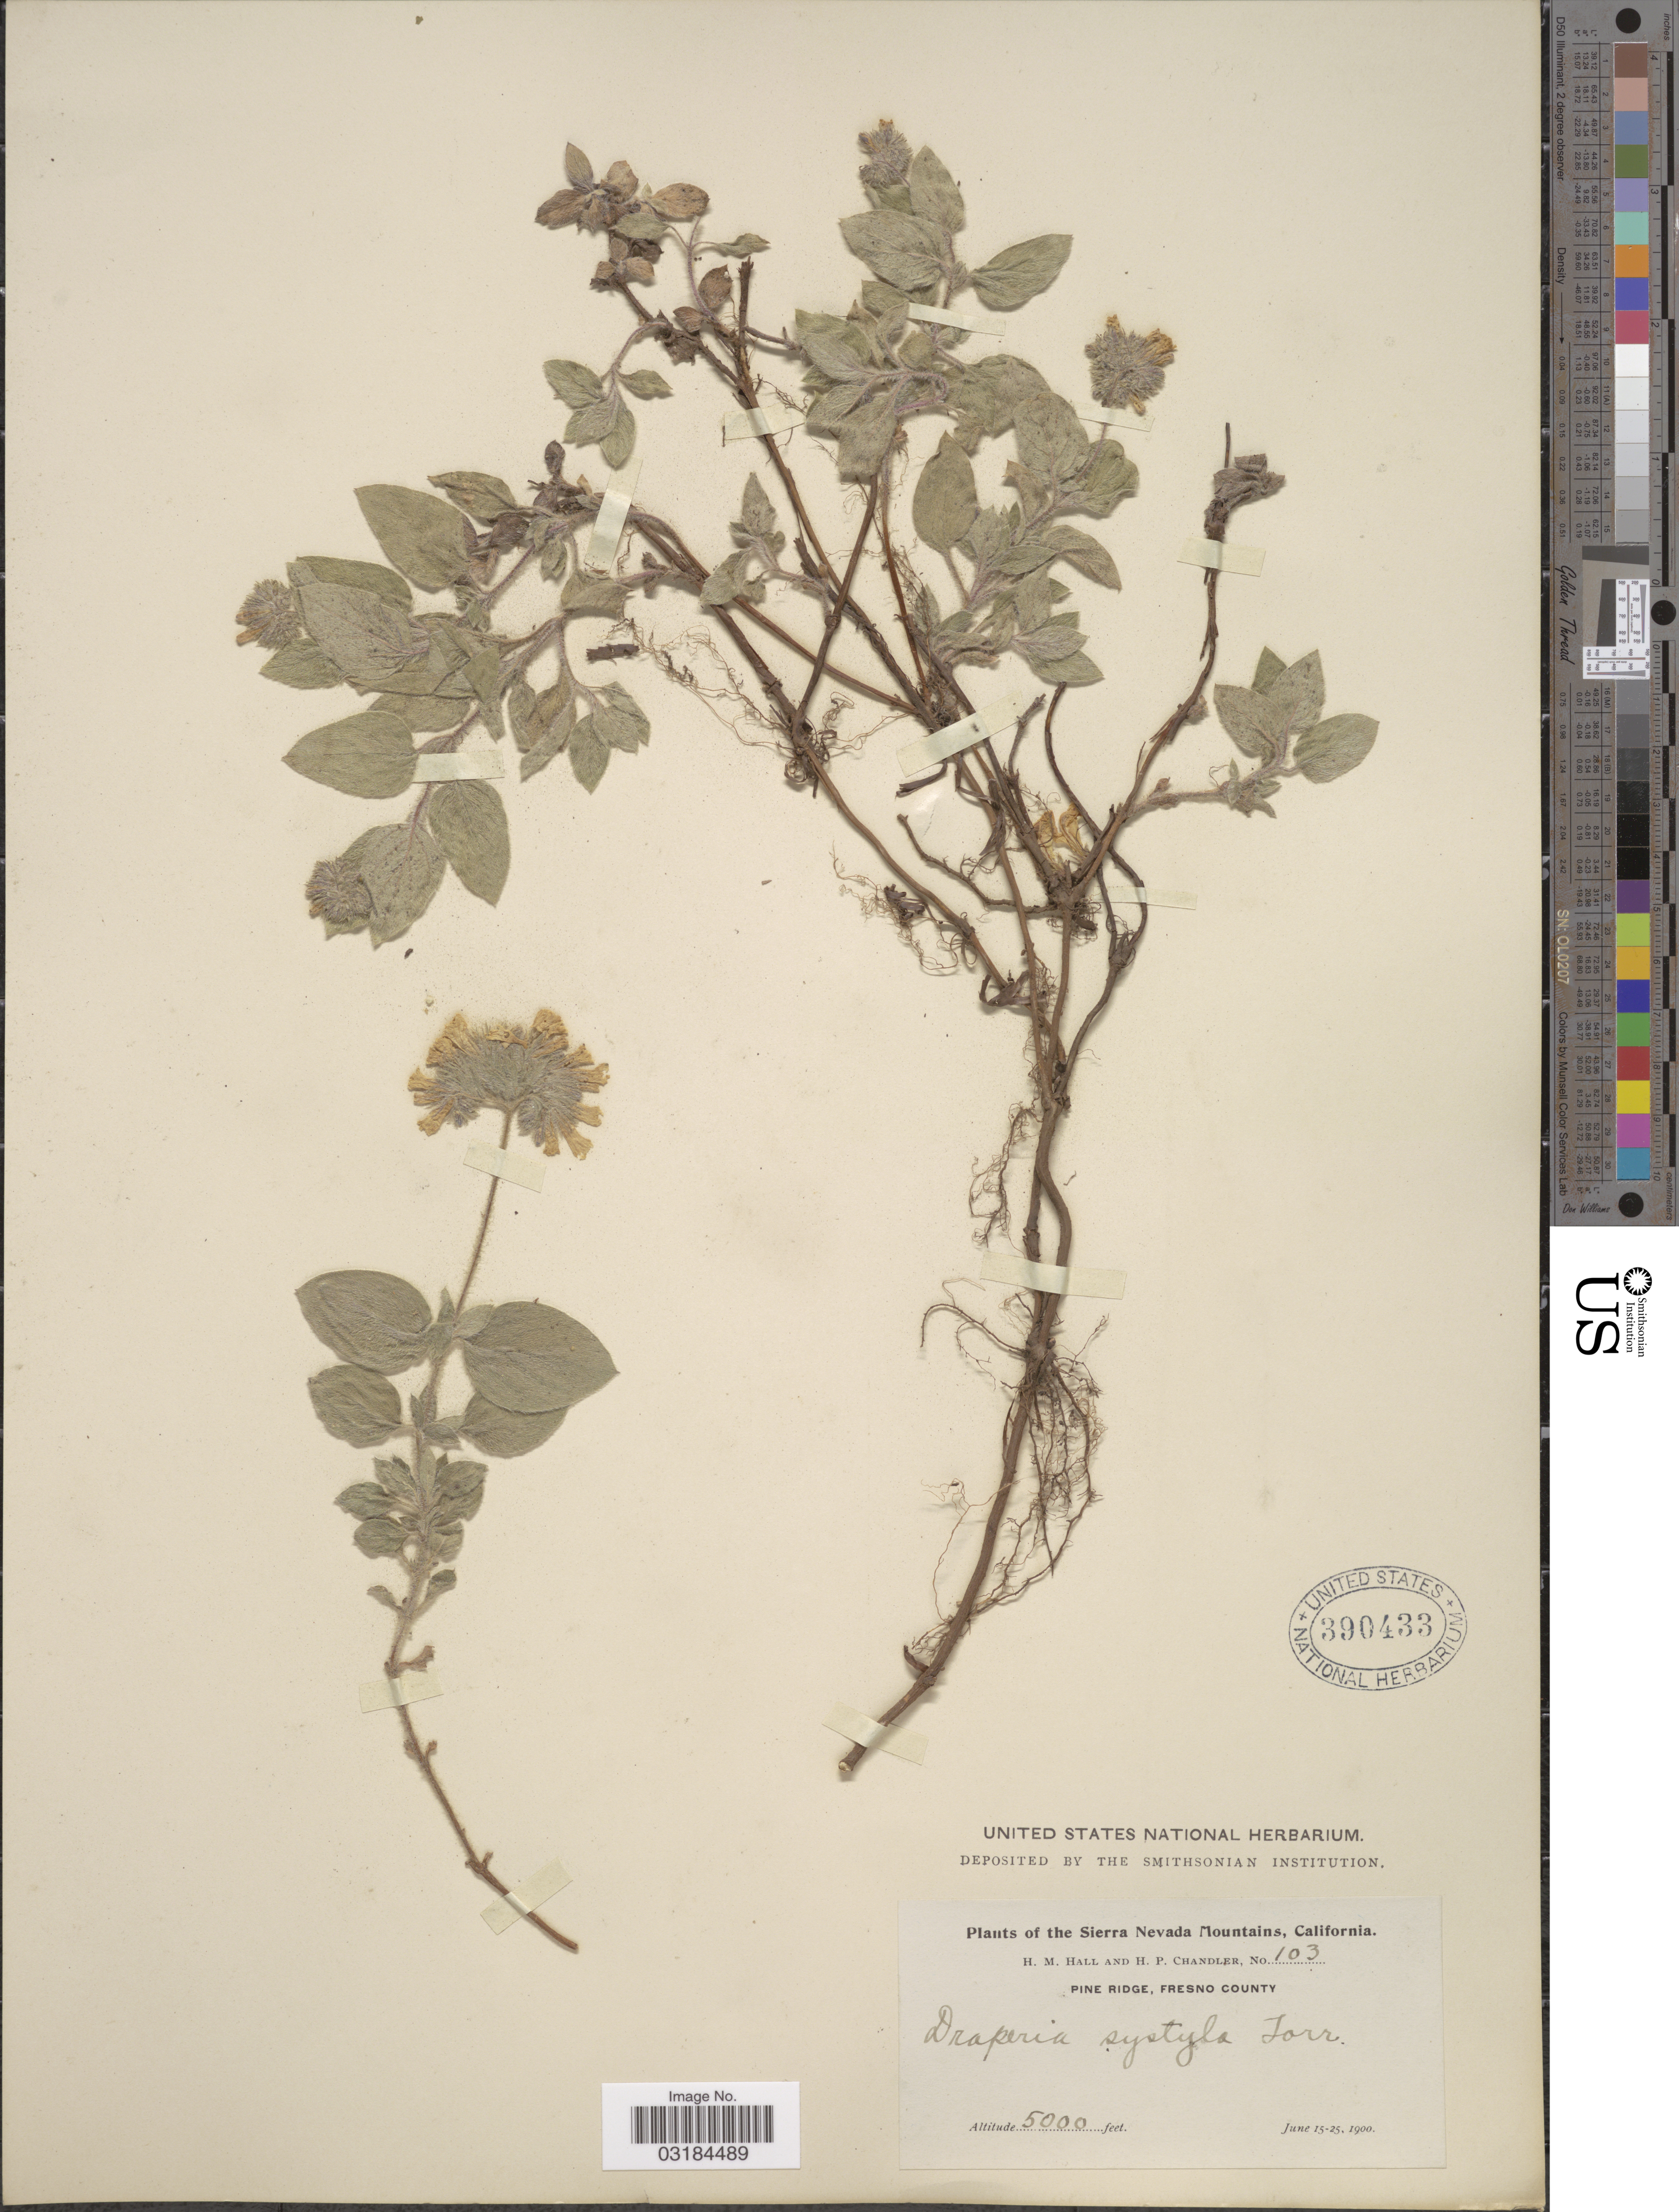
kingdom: Plantae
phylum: Tracheophyta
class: Magnoliopsida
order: Boraginales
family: Hydrophyllaceae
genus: Draperia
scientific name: Draperia systyla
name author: (A. Gray) Torr.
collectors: H. M. Hall & H. Chandler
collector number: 103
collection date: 1900-06-15/1900-06-25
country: United States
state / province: California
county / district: Fresno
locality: Sierra Nevada Mountains. Pine ridge, Fresno County.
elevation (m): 1524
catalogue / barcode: US 390433